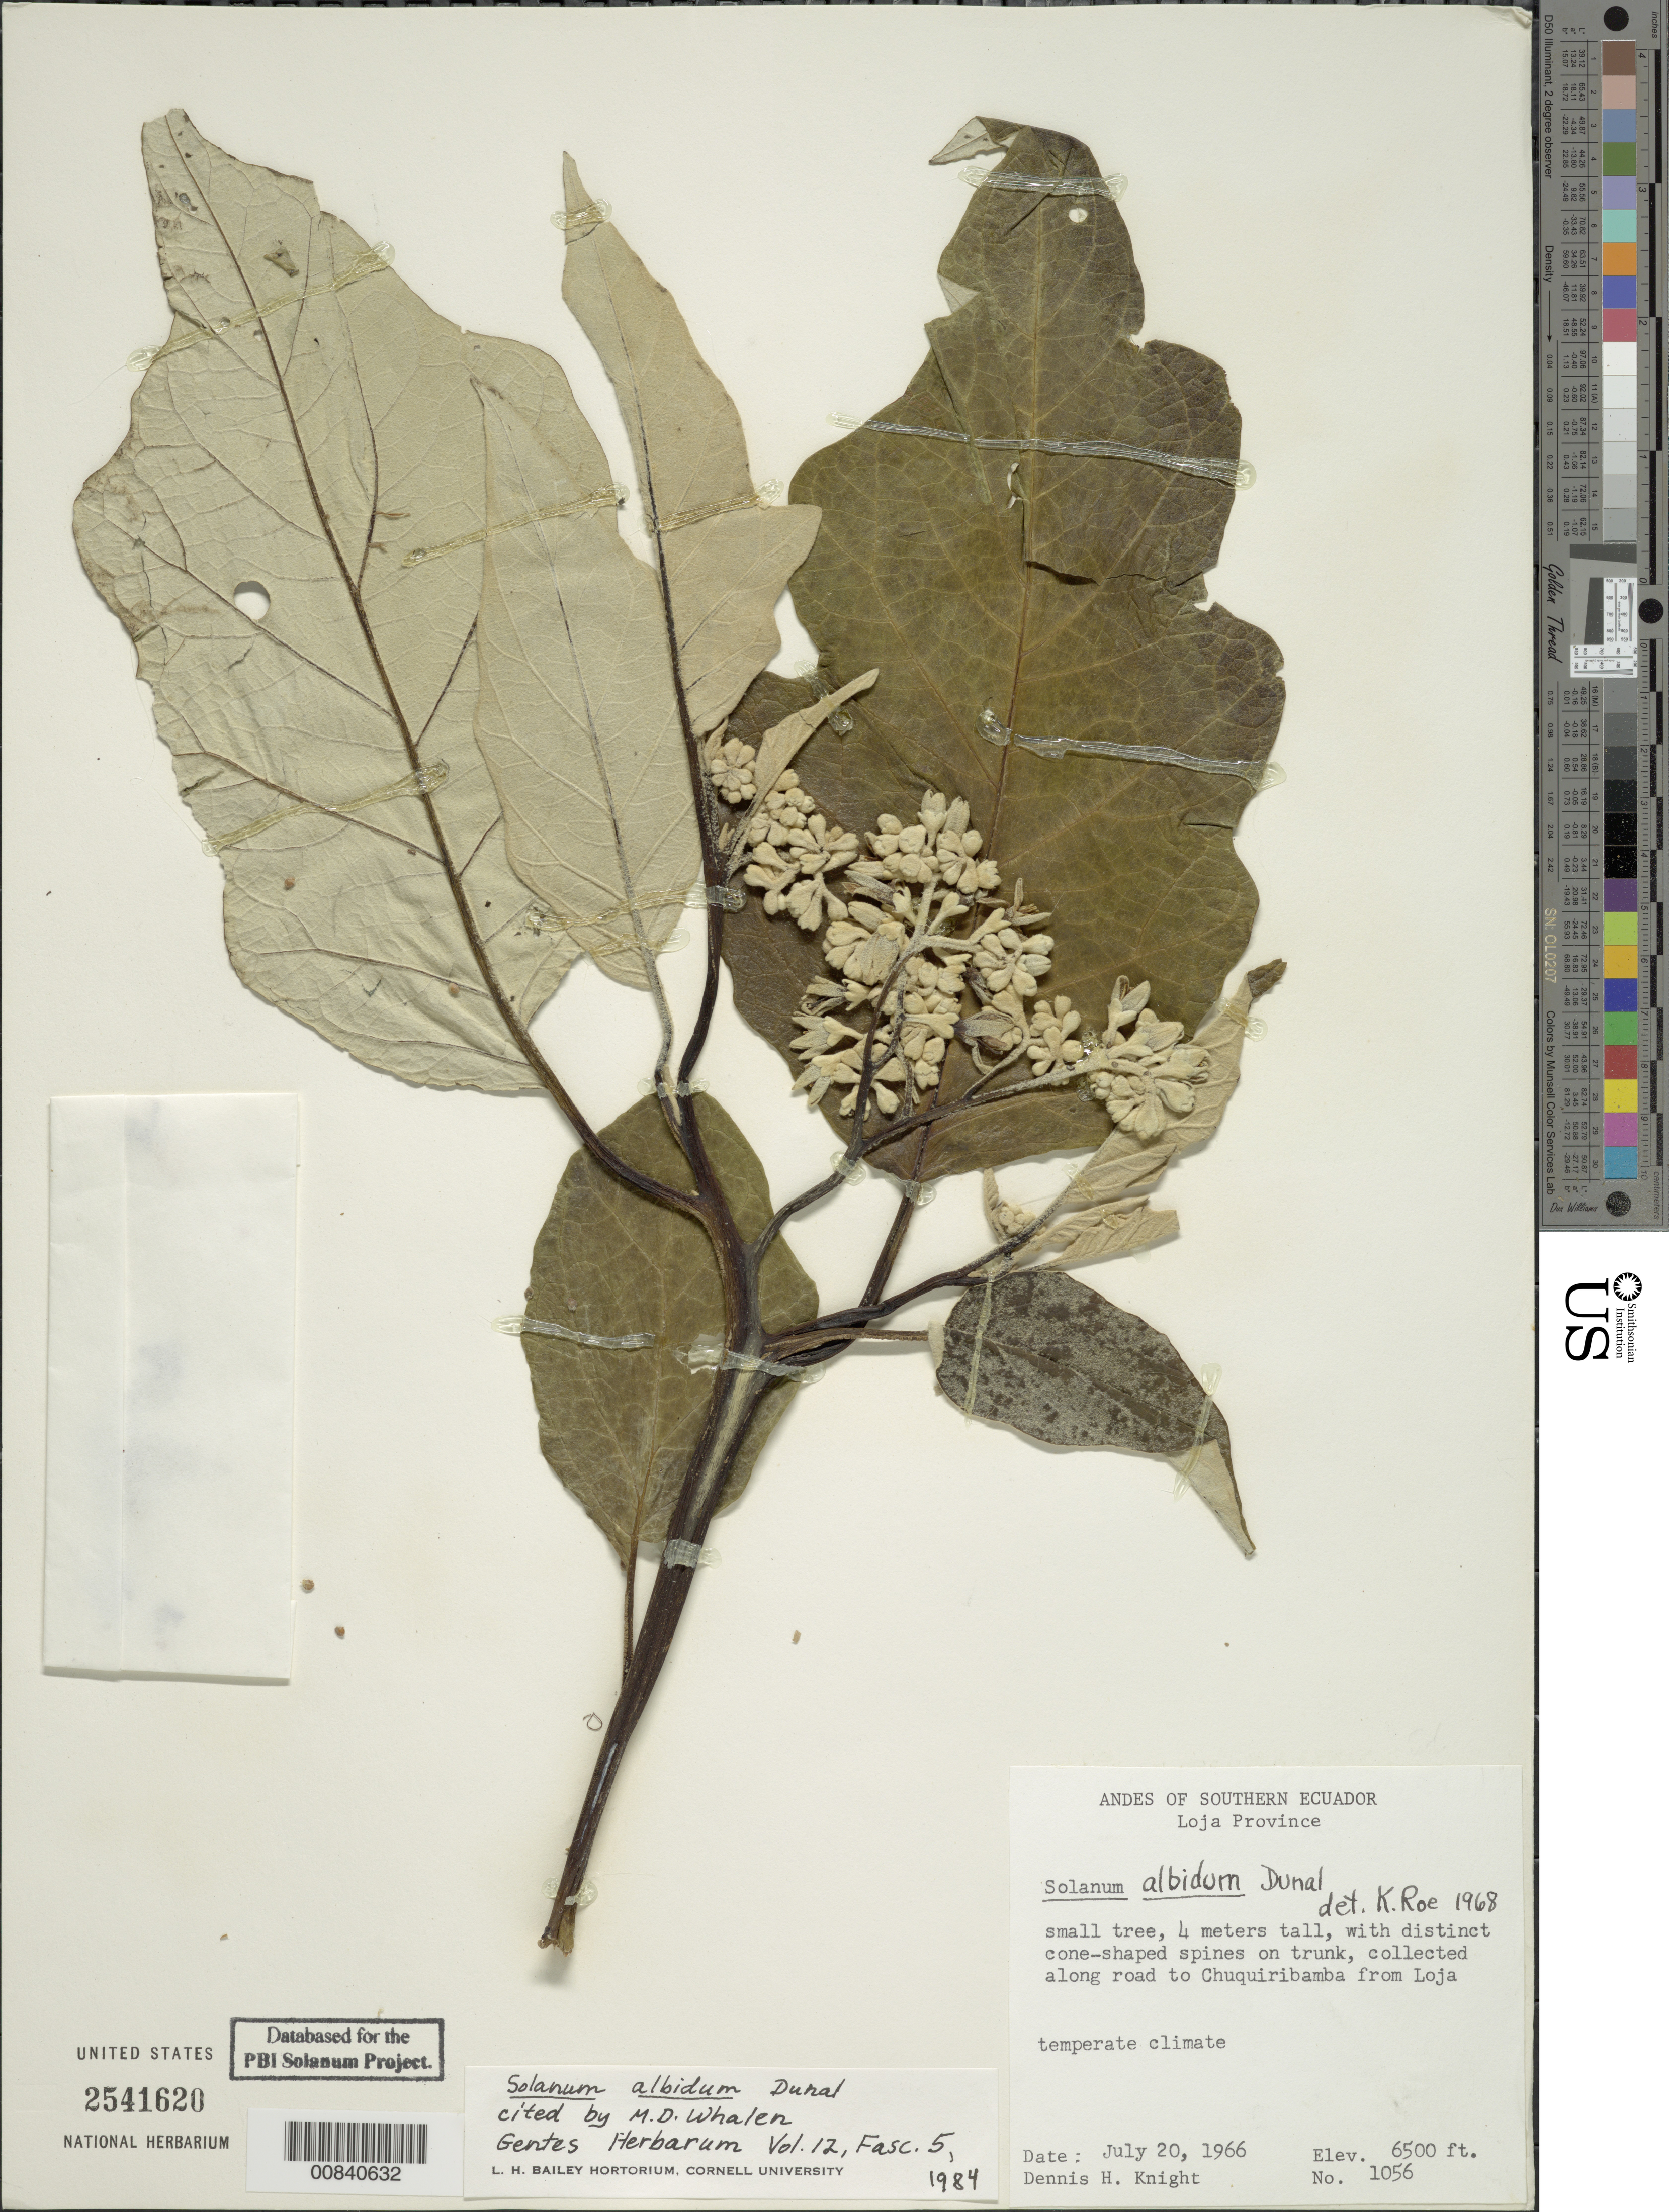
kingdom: Plantae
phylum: Tracheophyta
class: Magnoliopsida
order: Solanales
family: Solanaceae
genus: Solanum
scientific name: Solanum albidum Dunal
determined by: Whalen, M. D.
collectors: D. Knight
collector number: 1056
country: Ecuador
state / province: Loja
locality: Andes of Southern Ecuador.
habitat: Collected along road to Chuquiribama from Loja. Temperate climate.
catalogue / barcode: US 2541620